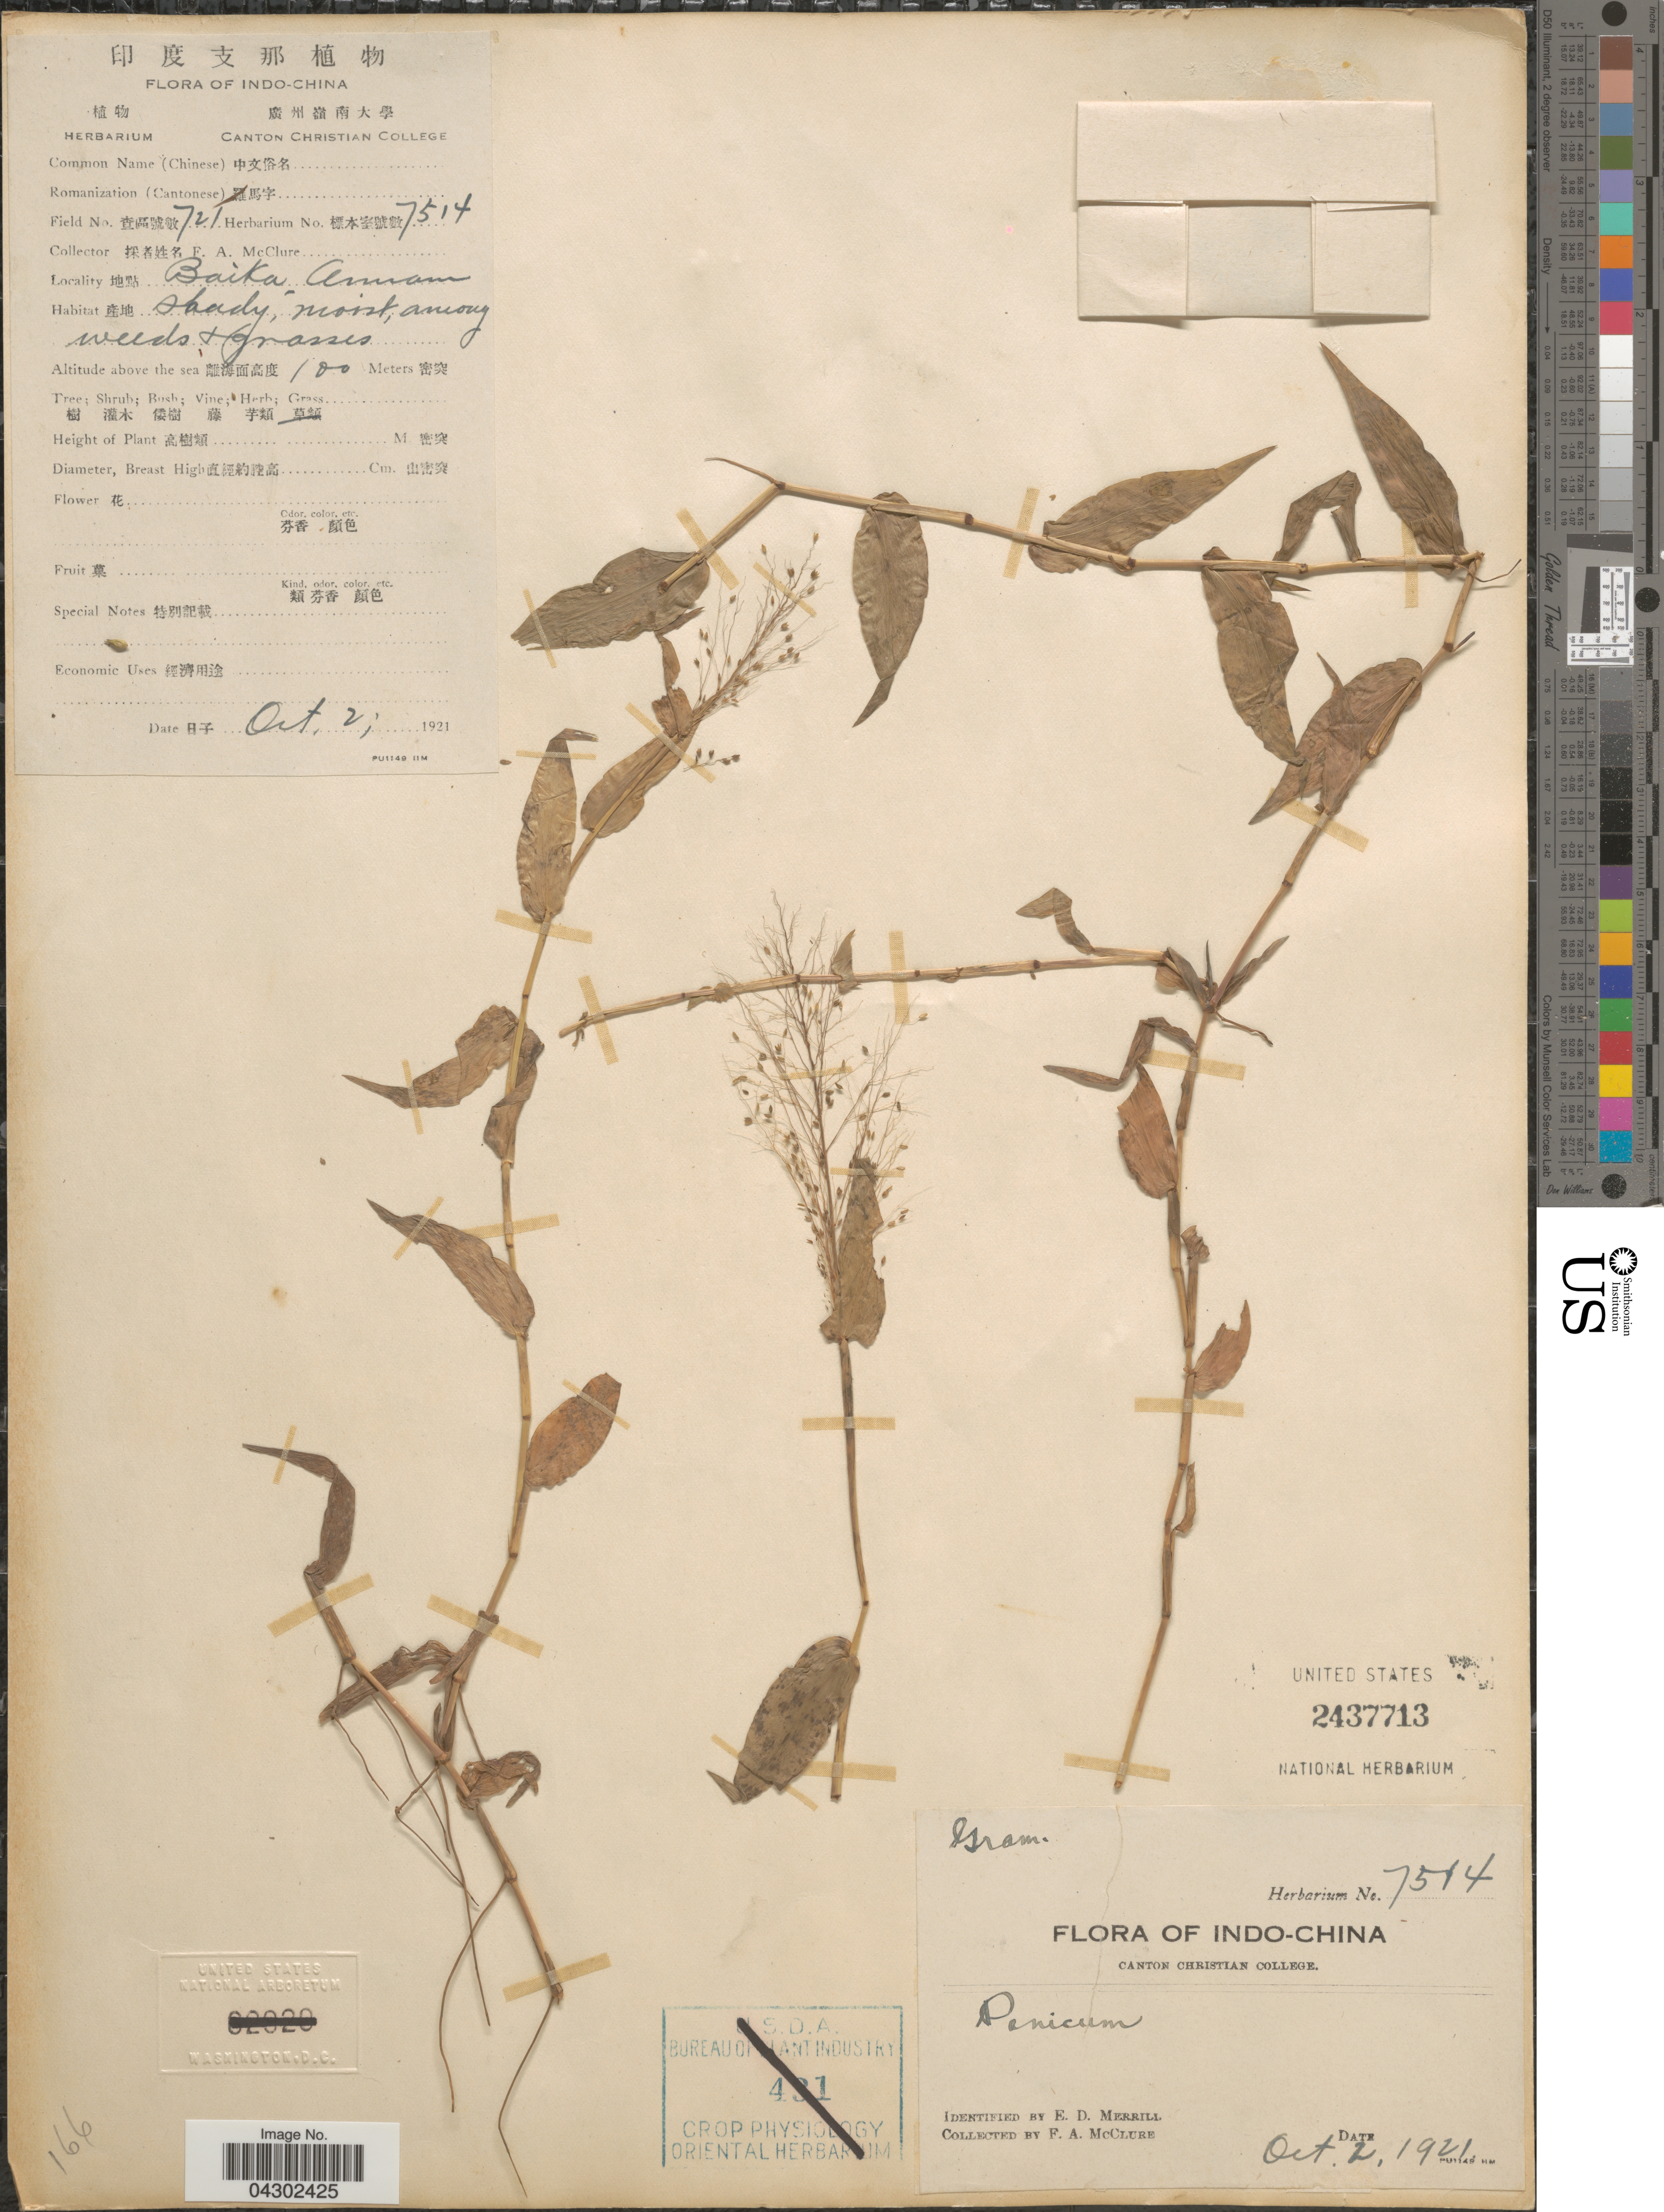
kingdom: Plantae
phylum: Tracheophyta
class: Liliopsida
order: Poales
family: Poaceae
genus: Panicum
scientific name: Panicum sp.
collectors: F. A. McClure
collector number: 721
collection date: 1921-10-02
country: Vietnam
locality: Indo-China. Baika Annam.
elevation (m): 100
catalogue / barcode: US 2437713